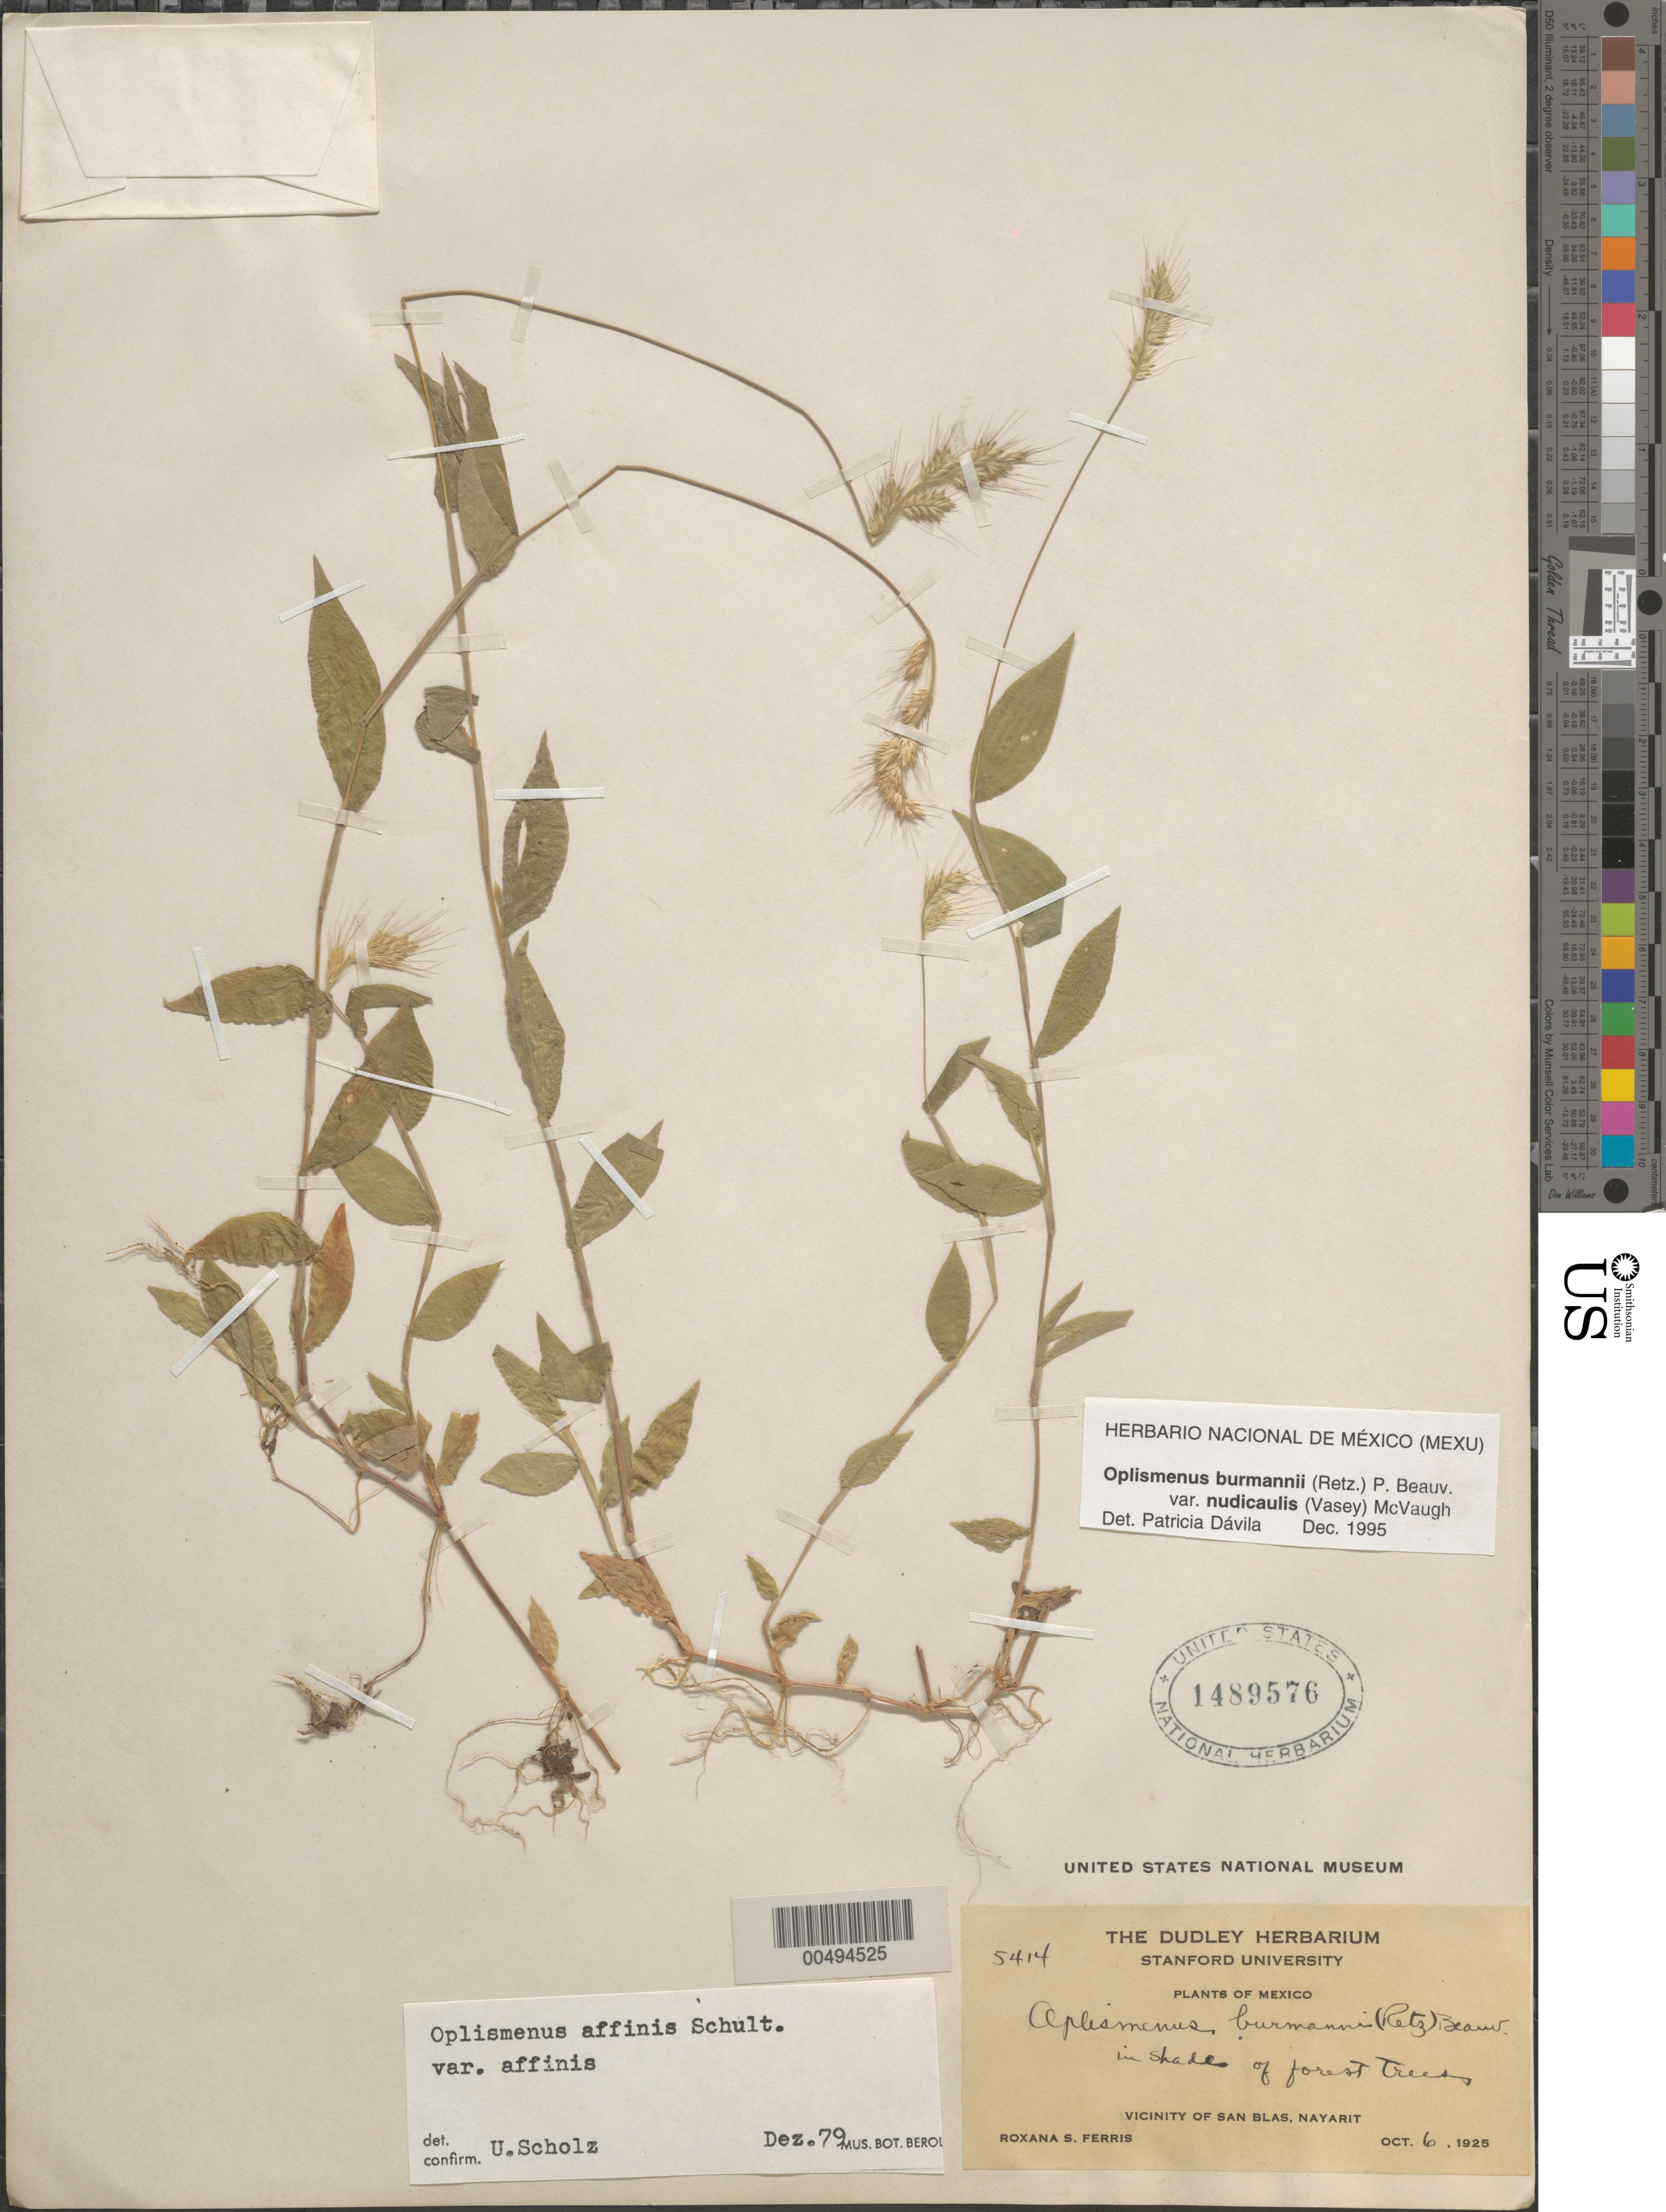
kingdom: Plantae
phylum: Tracheophyta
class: Liliopsida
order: Poales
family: Poaceae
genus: Oplismenus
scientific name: Oplismenus burmannii var. nudicaulis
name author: (Vasey) McVaugh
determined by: Dávila, P. D.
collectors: R. S. Ferris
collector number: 5414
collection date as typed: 6 Oct 1925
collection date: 1925-10-06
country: Mexico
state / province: Nayarit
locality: Vicinity of San Blas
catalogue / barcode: US 1489576